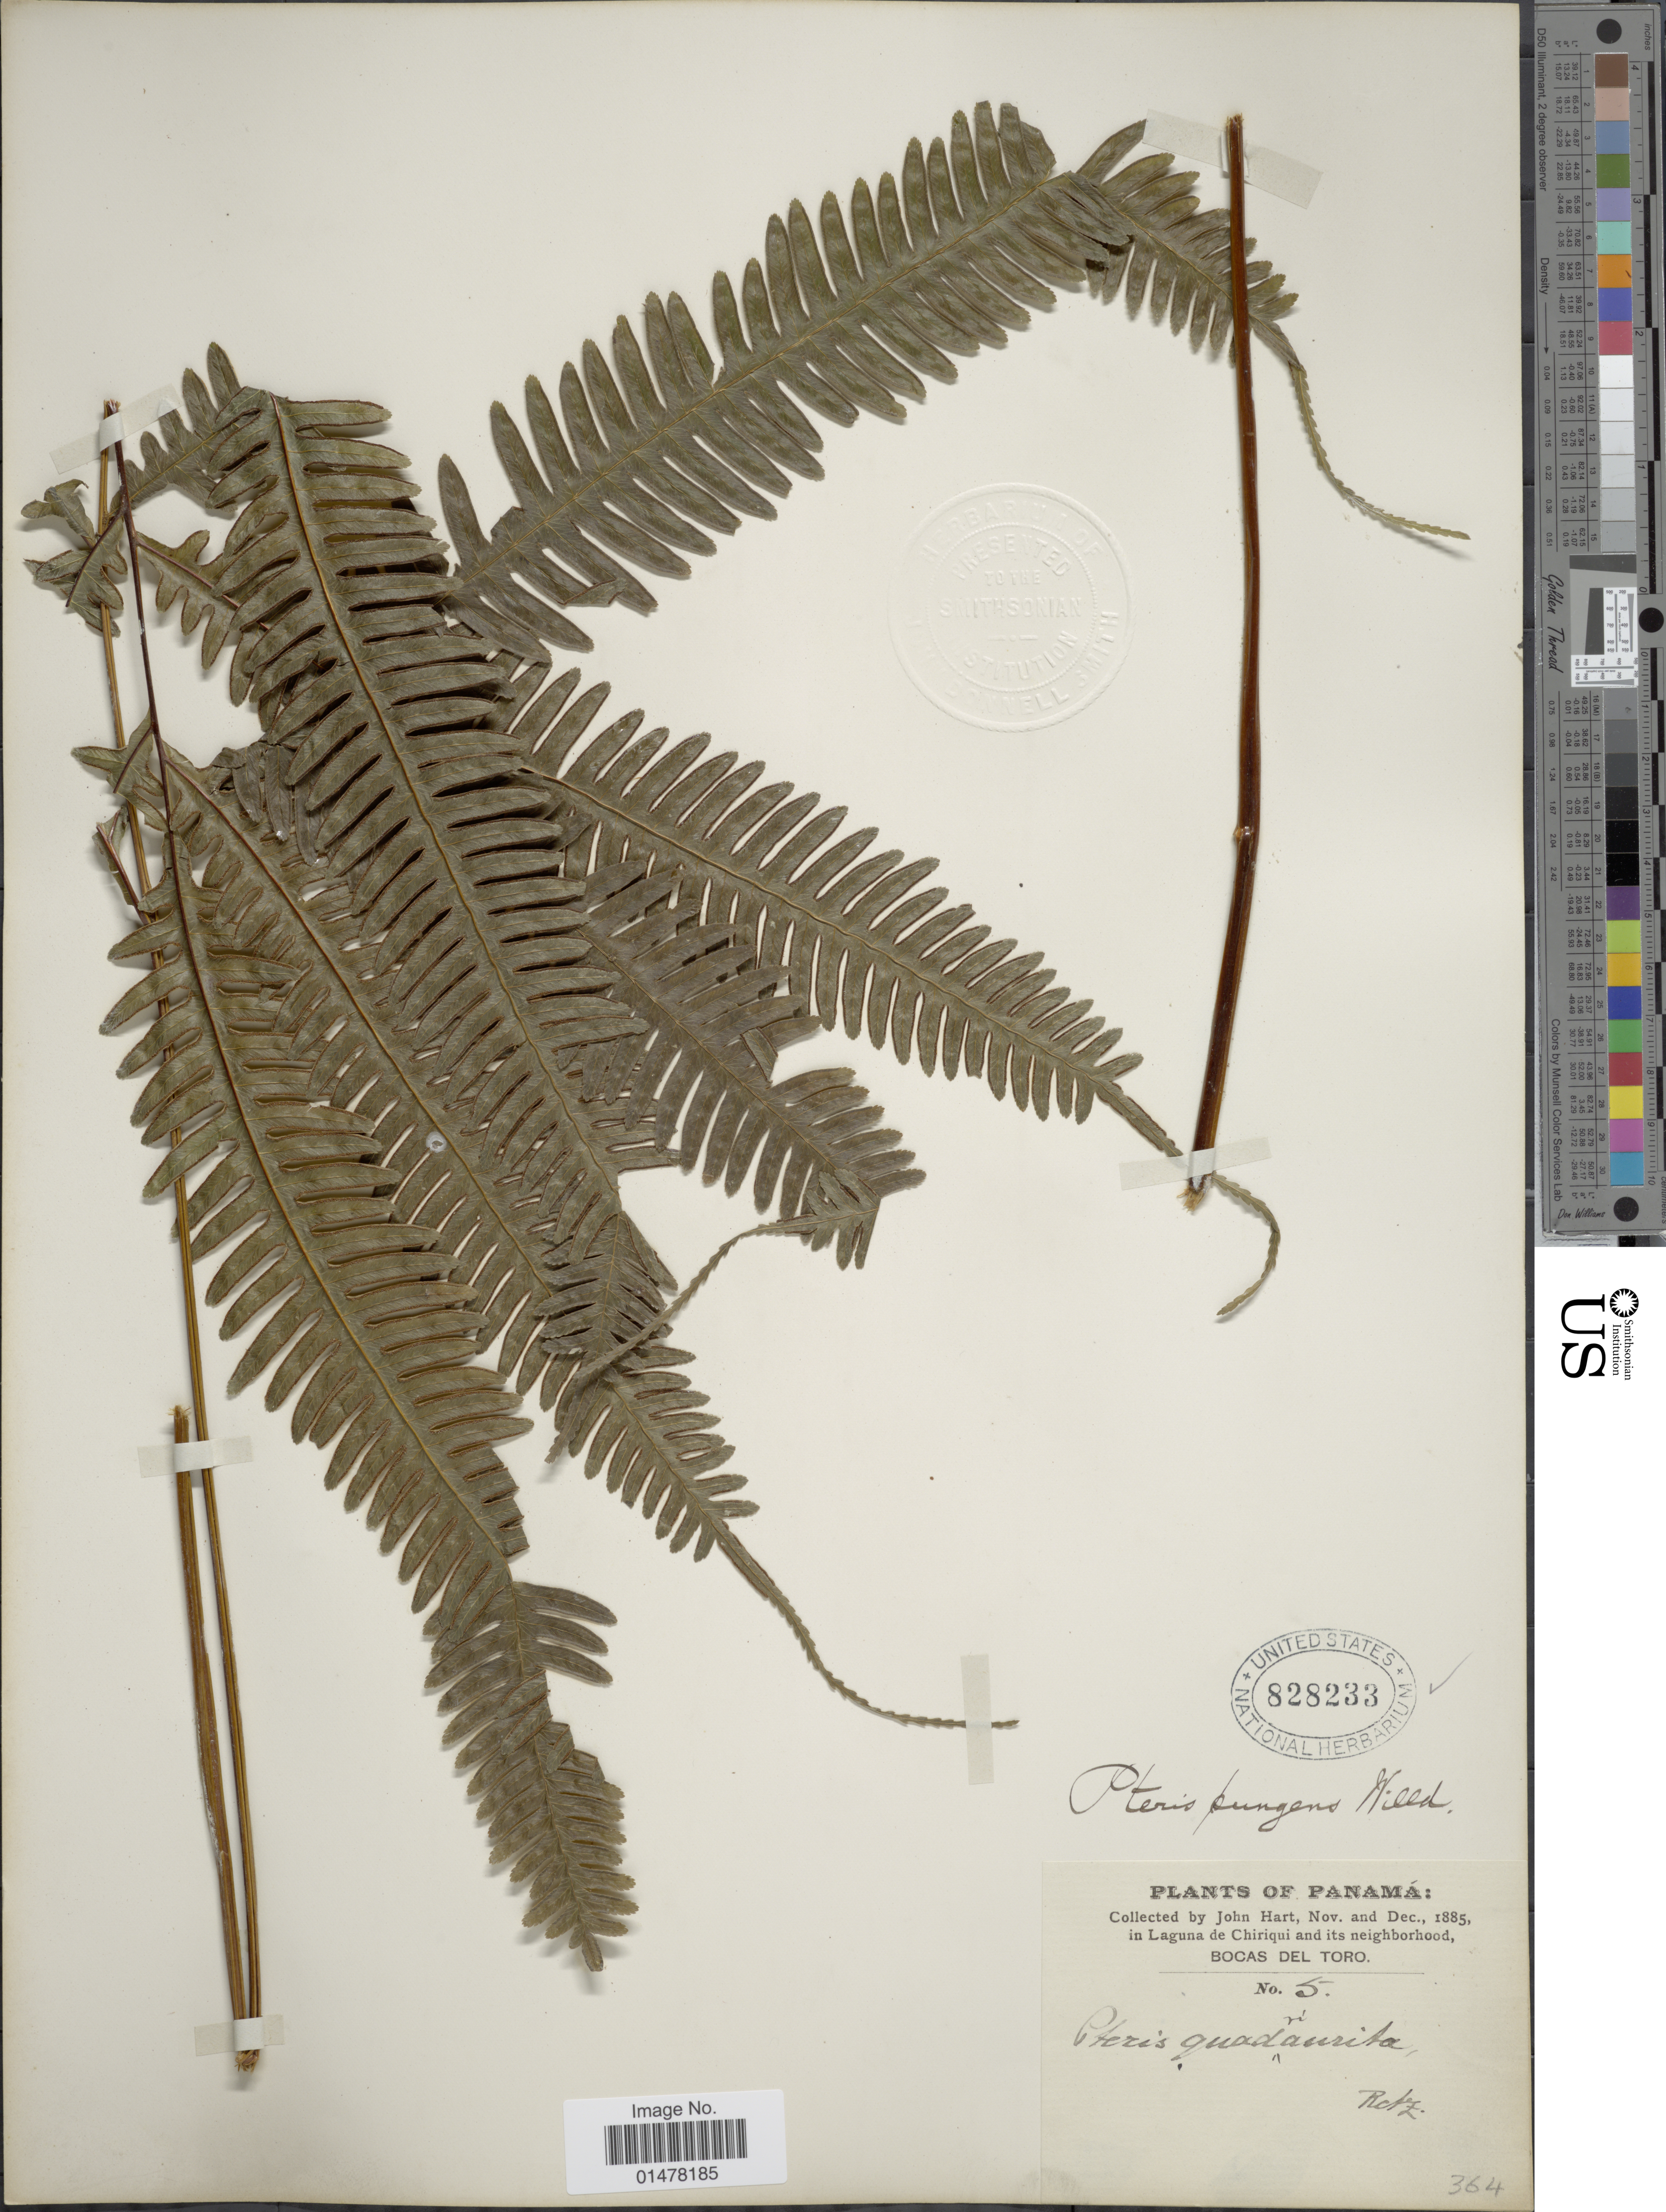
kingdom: Plantae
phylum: Tracheophyta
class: Polypodiopsida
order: Polypodiales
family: Pteridaceae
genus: Pteris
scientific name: Pteris pungens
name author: Willd.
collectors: J. H. Hart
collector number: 5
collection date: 1885-11/1885-12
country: Panama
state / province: Bocas del Toro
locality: Plants of Panama, in laguna de Chiriqui and its neighborhood, Bocas del Toro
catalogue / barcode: US 828233